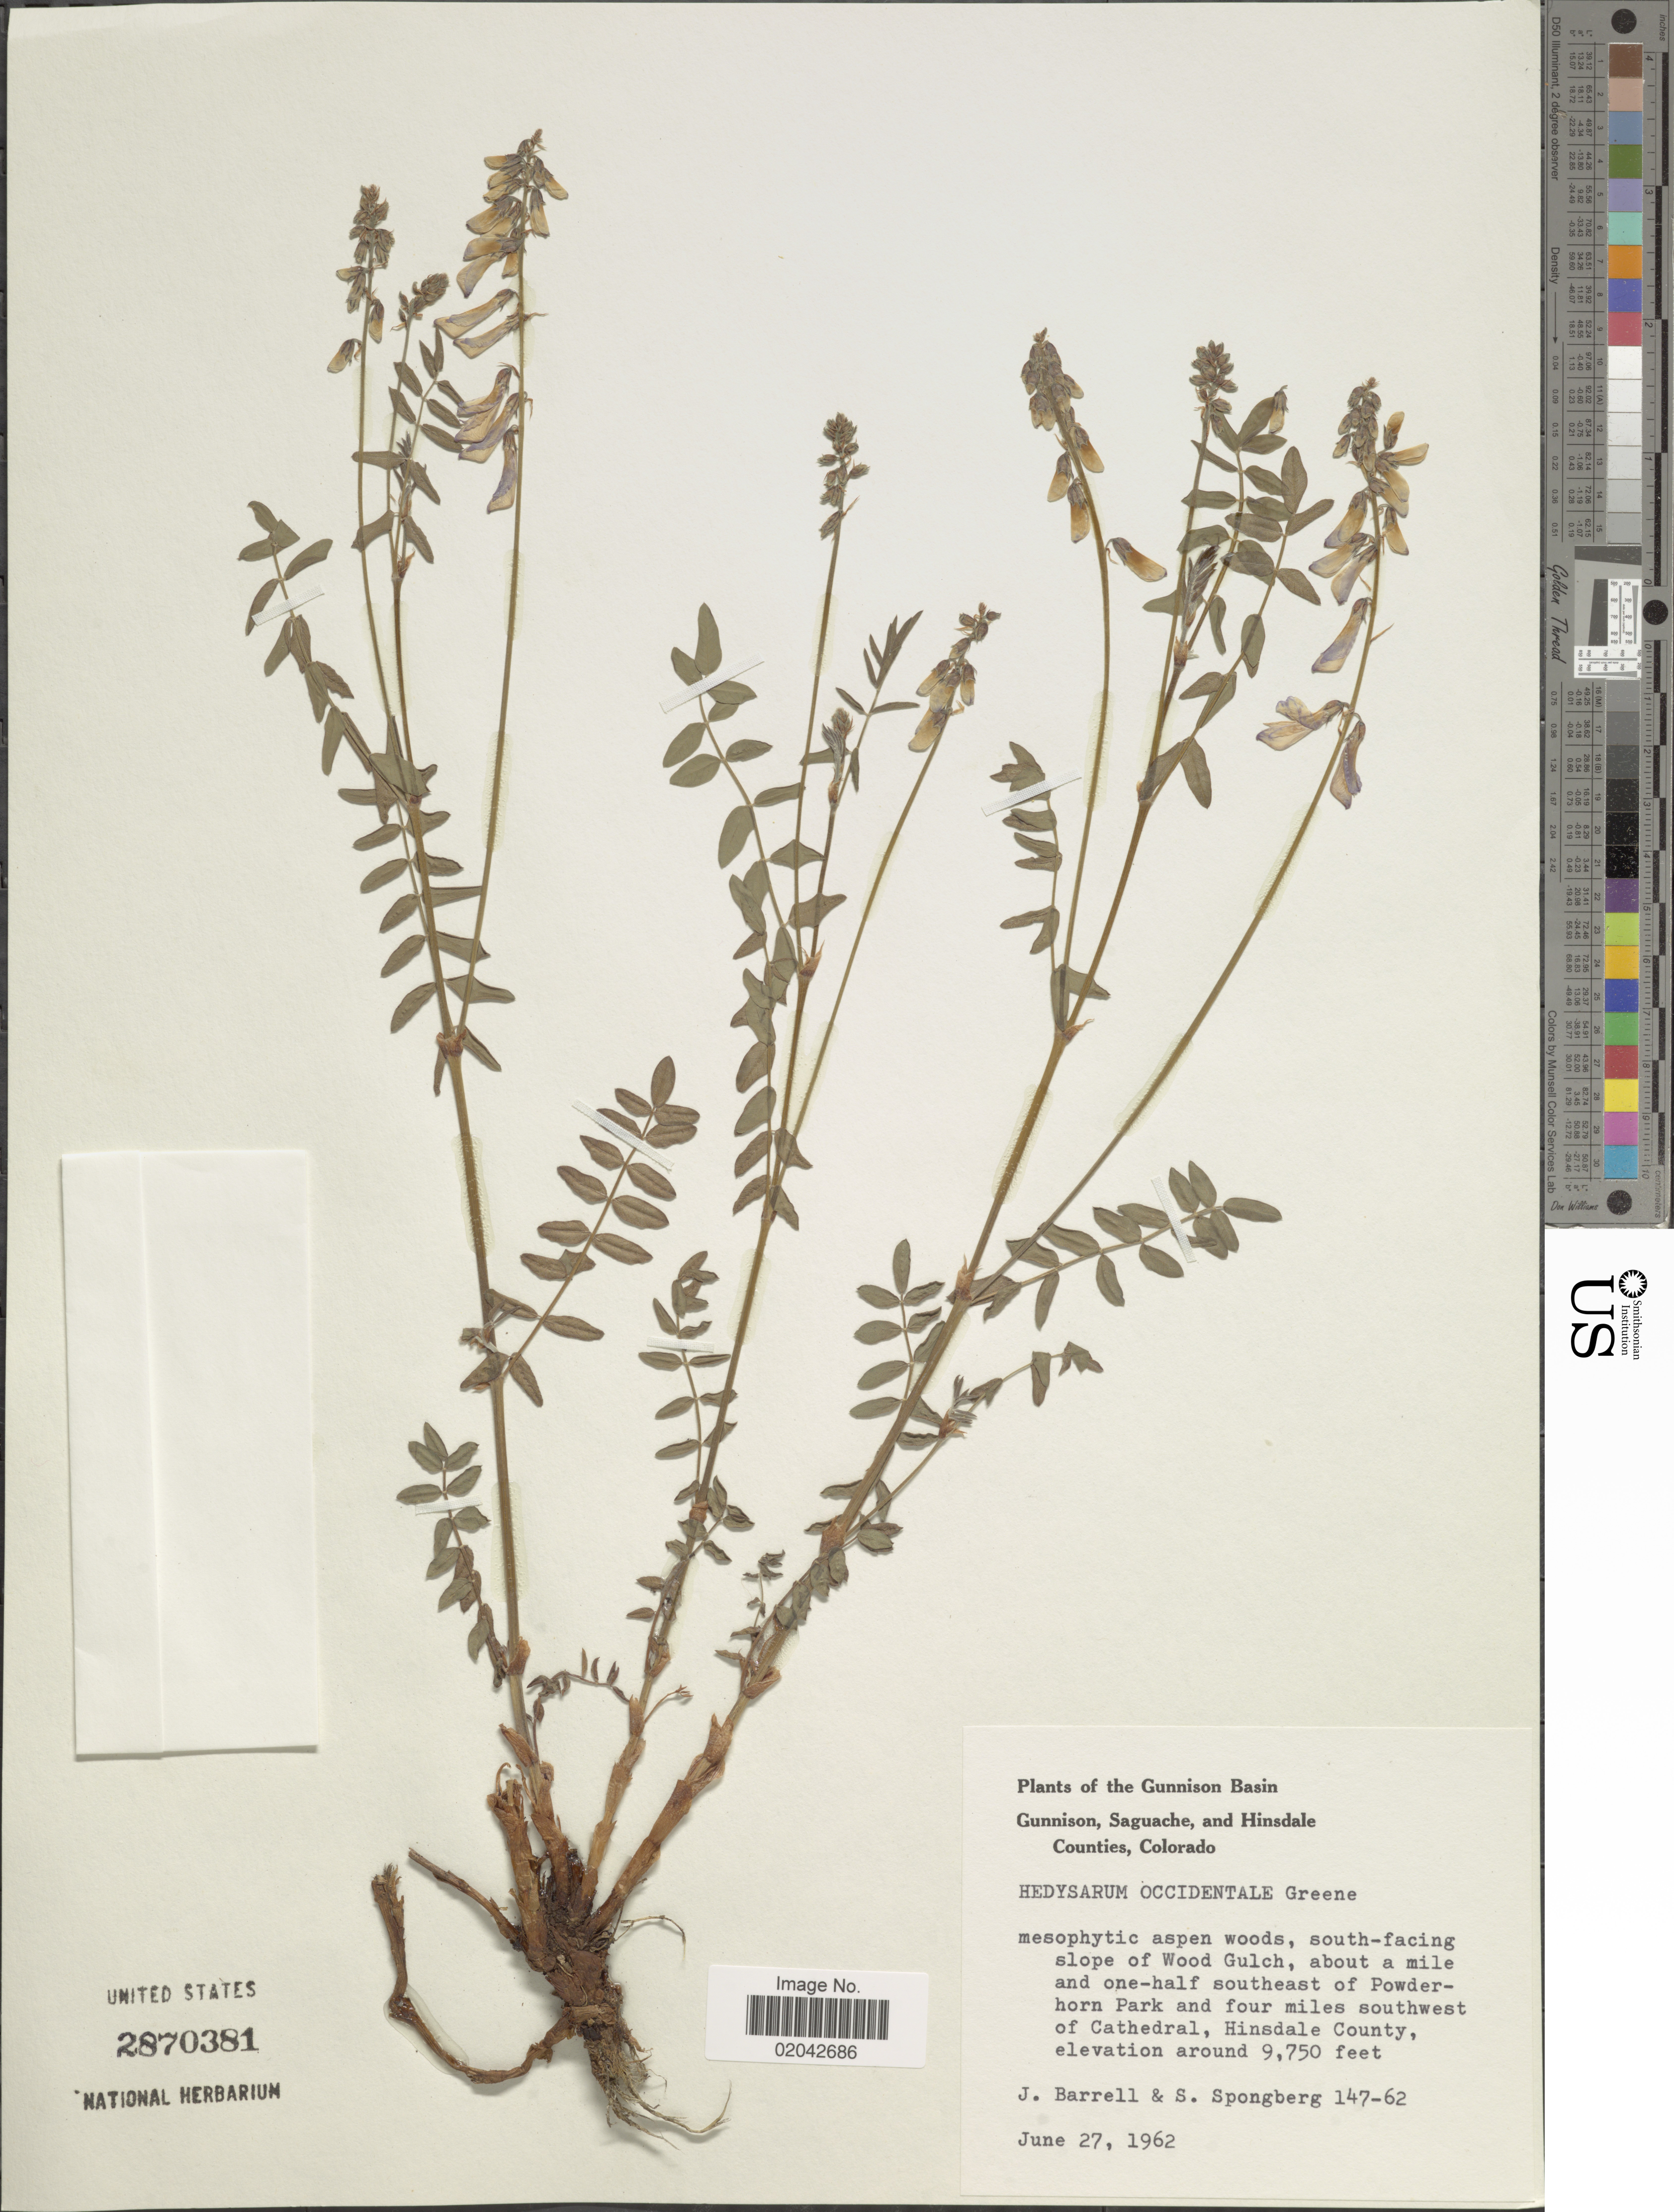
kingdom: Plantae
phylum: Tracheophyta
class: Magnoliopsida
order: Fabales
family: Fabaceae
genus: Hedysarum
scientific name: Hedysarum occidentale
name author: Greene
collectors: J. Barrell & S. A.Spongberg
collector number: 147-62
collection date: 1962-06-27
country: United States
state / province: Colorado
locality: Gunnison Basin, Gunnison, Saguache, and Hinsdale Counties, south-facing slope of Wood Gulch, about a mile and one-half southeast of Powder-horn and four milles southwest of Cathedral, Hinsdale County.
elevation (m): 2972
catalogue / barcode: US 2870381